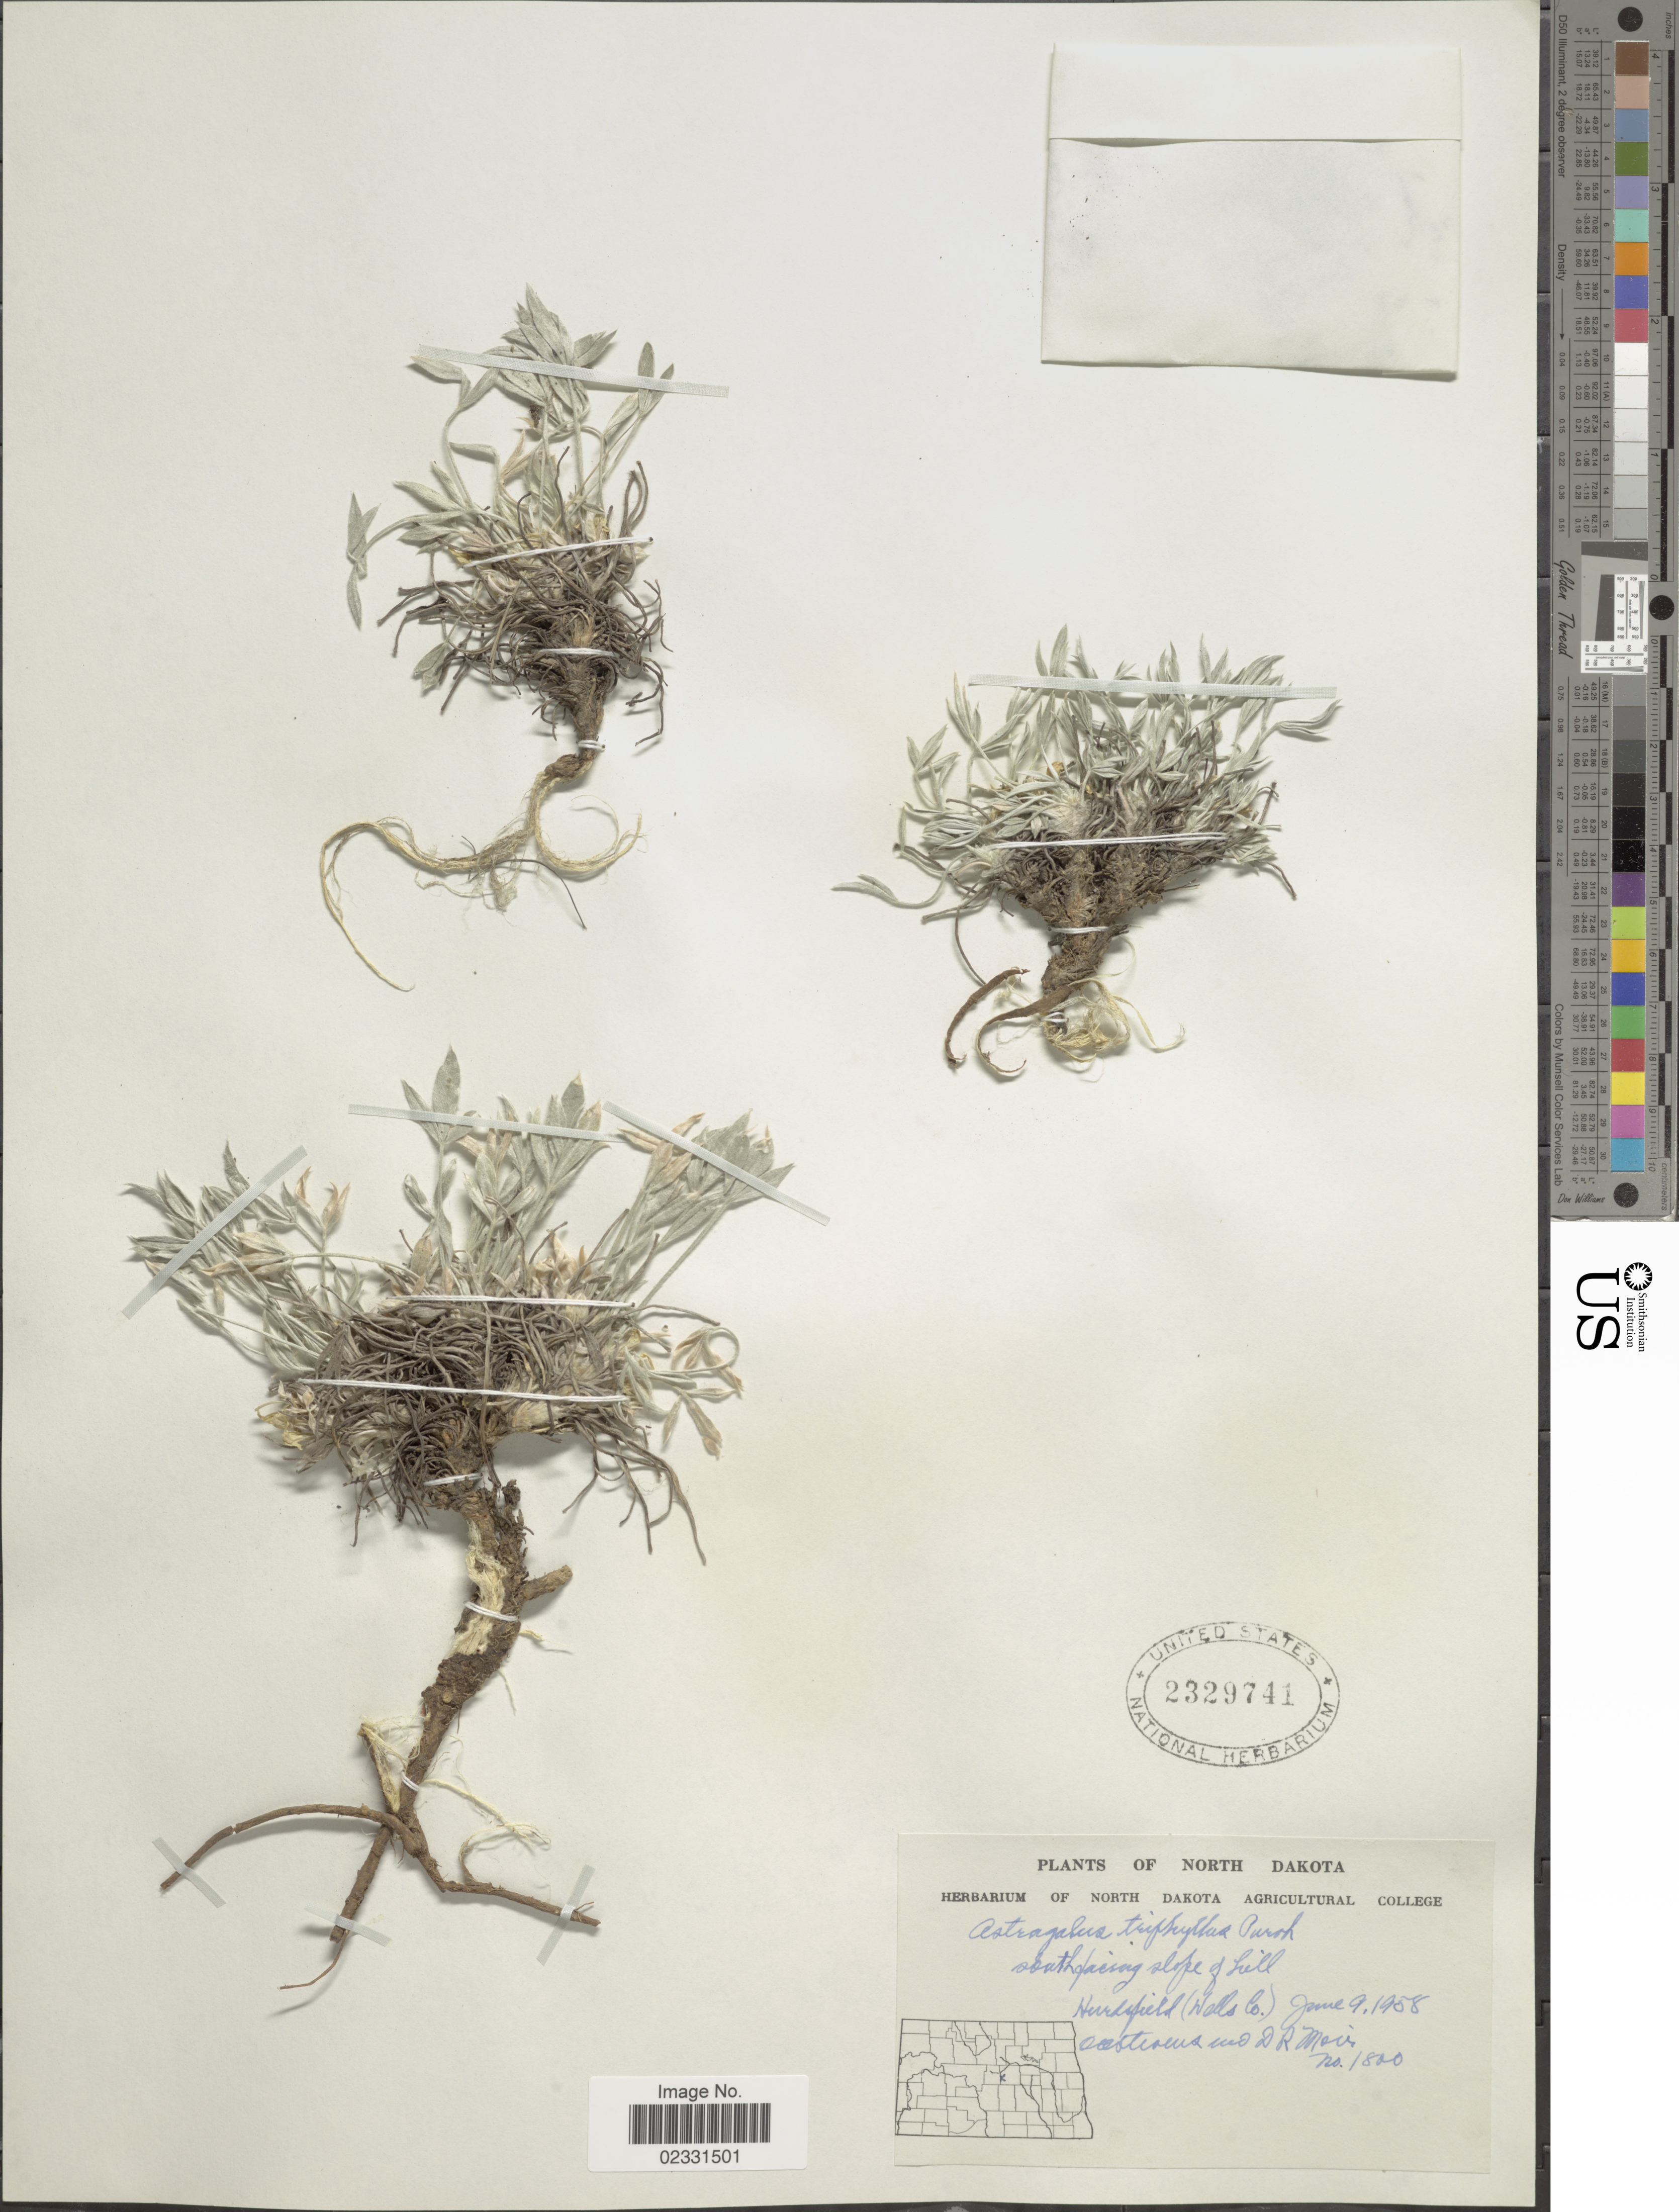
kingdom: Plantae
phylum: Tracheophyta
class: Magnoliopsida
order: Fabales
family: Fabaceae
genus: Astragalus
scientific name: Astragalus gilviflorus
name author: E. Sheld.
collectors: E. Stevens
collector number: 1800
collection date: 1958-06-09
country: United States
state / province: North Dakota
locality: Hardfield (Wells Co.)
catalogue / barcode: US 2329741